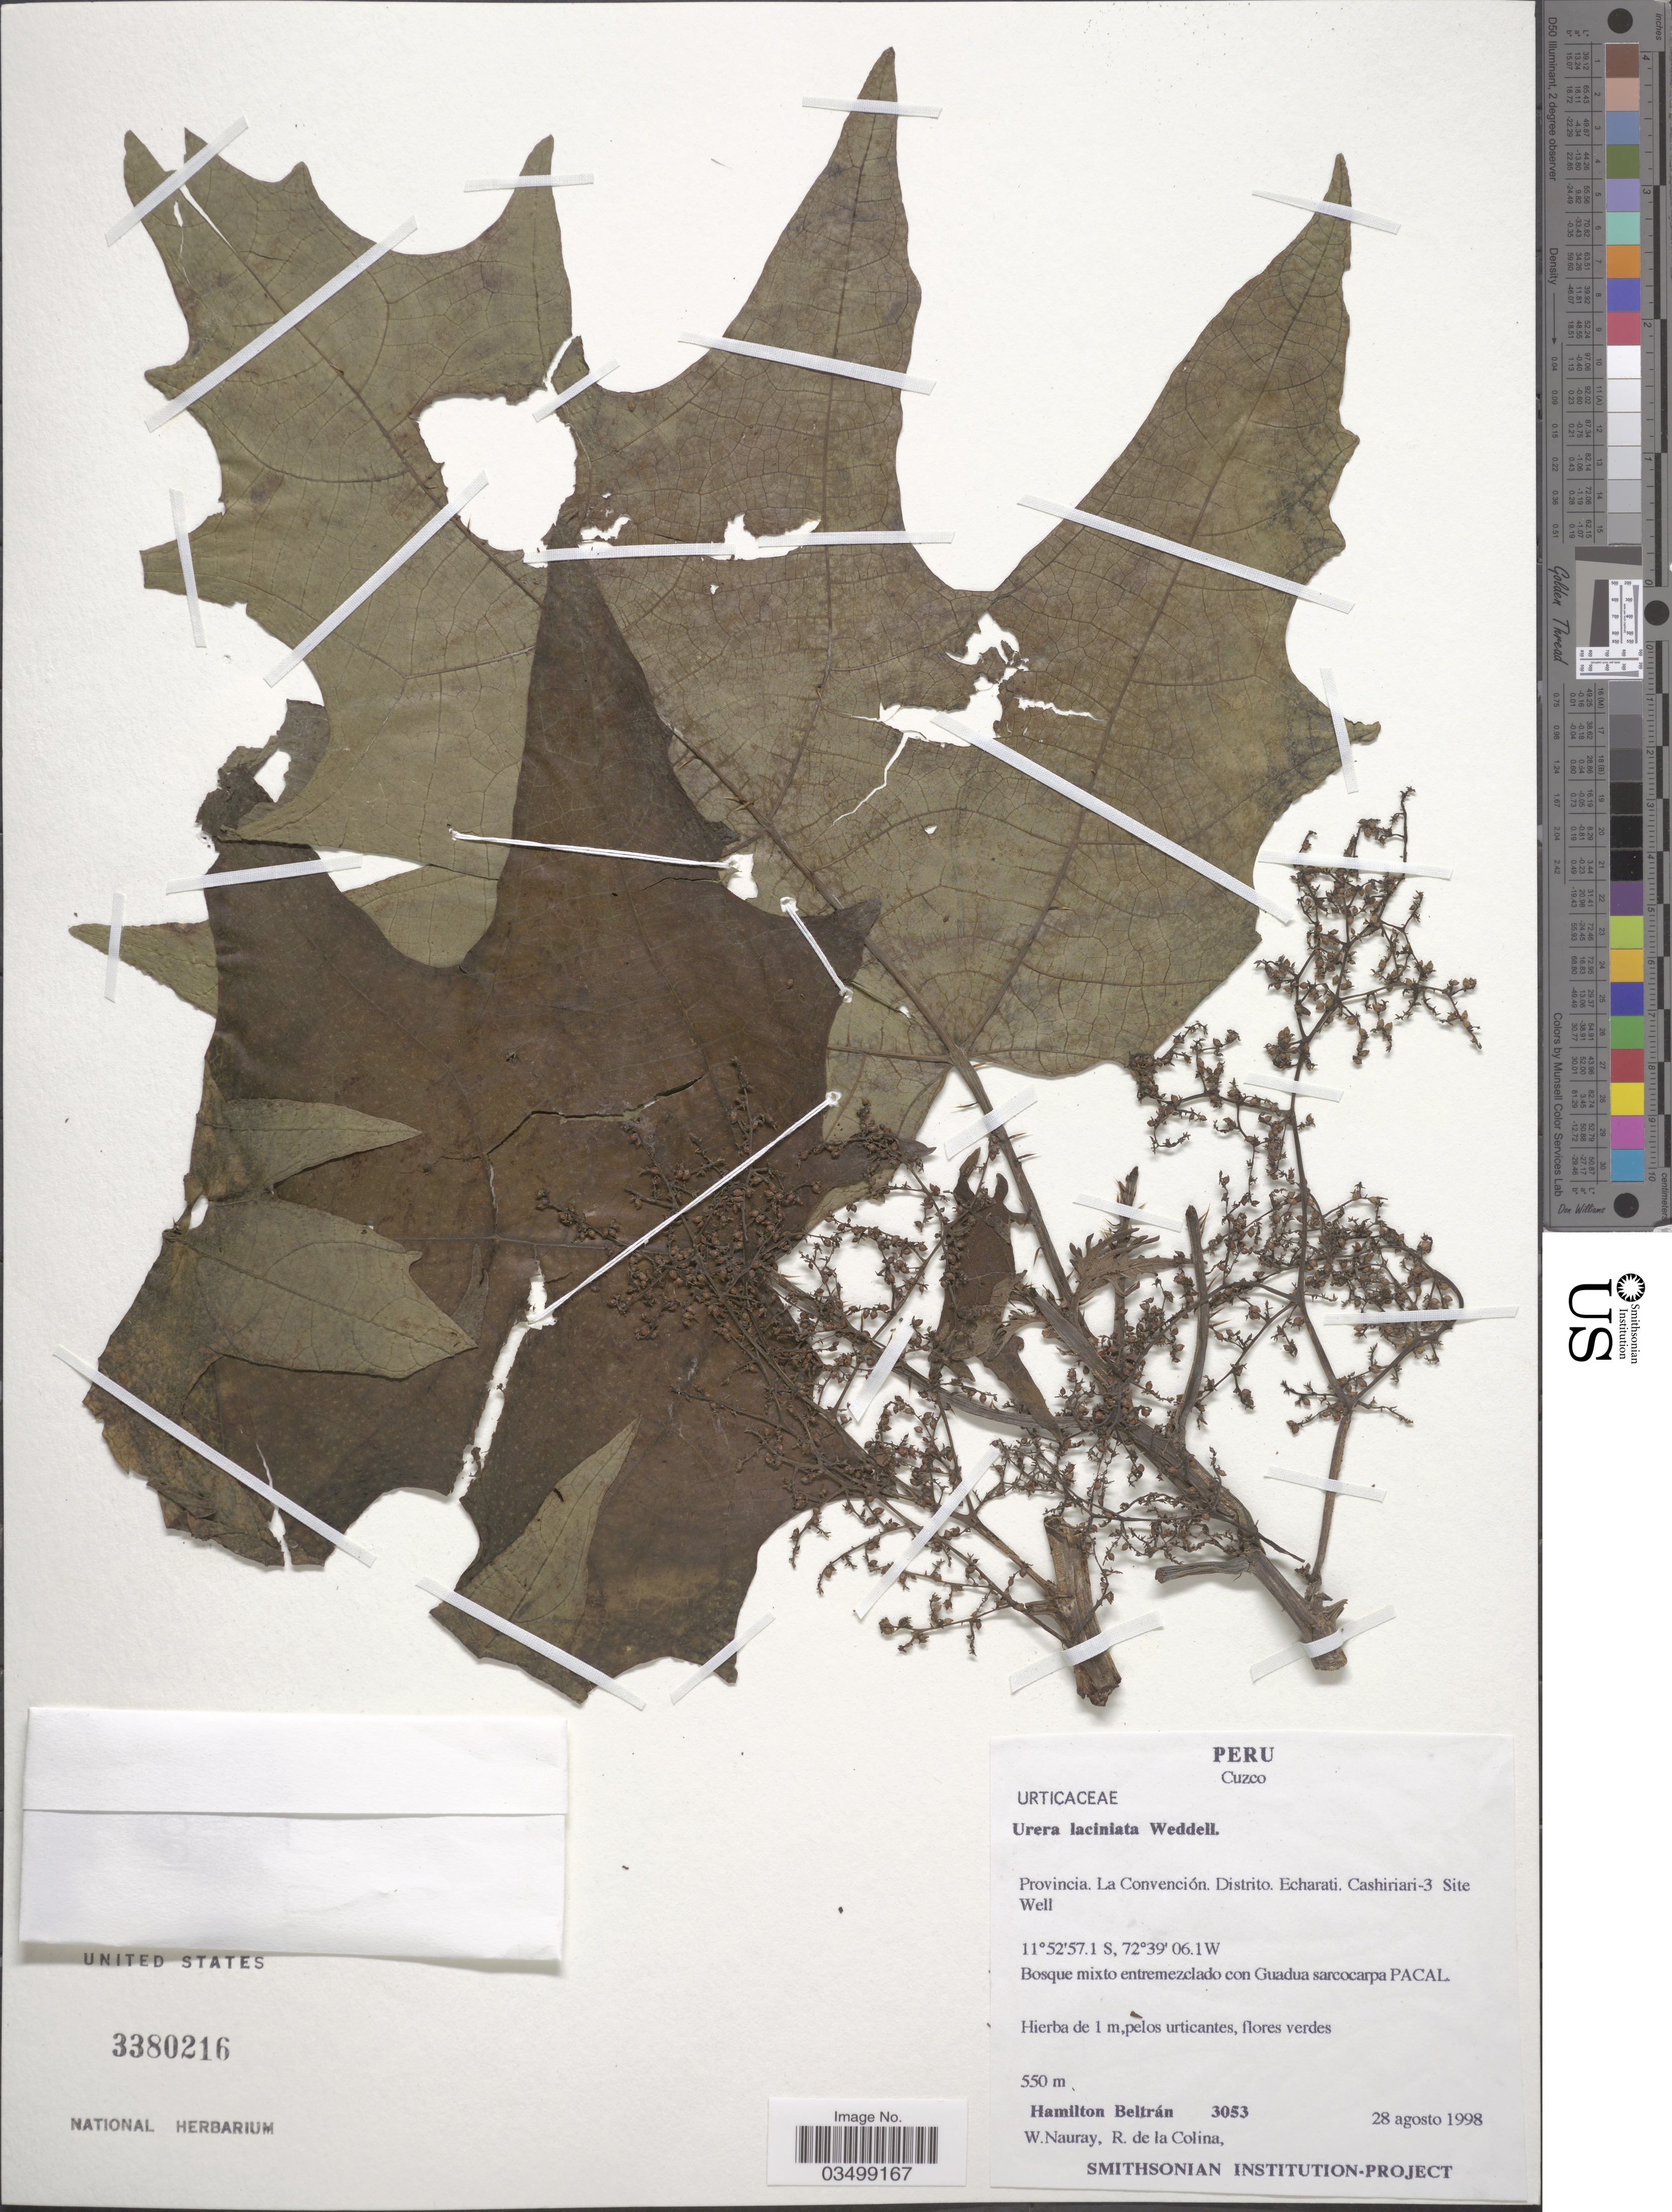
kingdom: Plantae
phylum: Tracheophyta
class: Magnoliopsida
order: Rosales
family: Urticaceae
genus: Urera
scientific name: Urera laciniata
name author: (Gaudich.) Wedd.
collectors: H. Beltran, W. Nauray & R. de La Colina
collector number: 3053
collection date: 1998-08-28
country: Peru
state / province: Cusco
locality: Cuzco. Provincia. La Convención. Distrito. Echarati. Cashiriari-3 Site Well.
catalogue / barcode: US 3380216